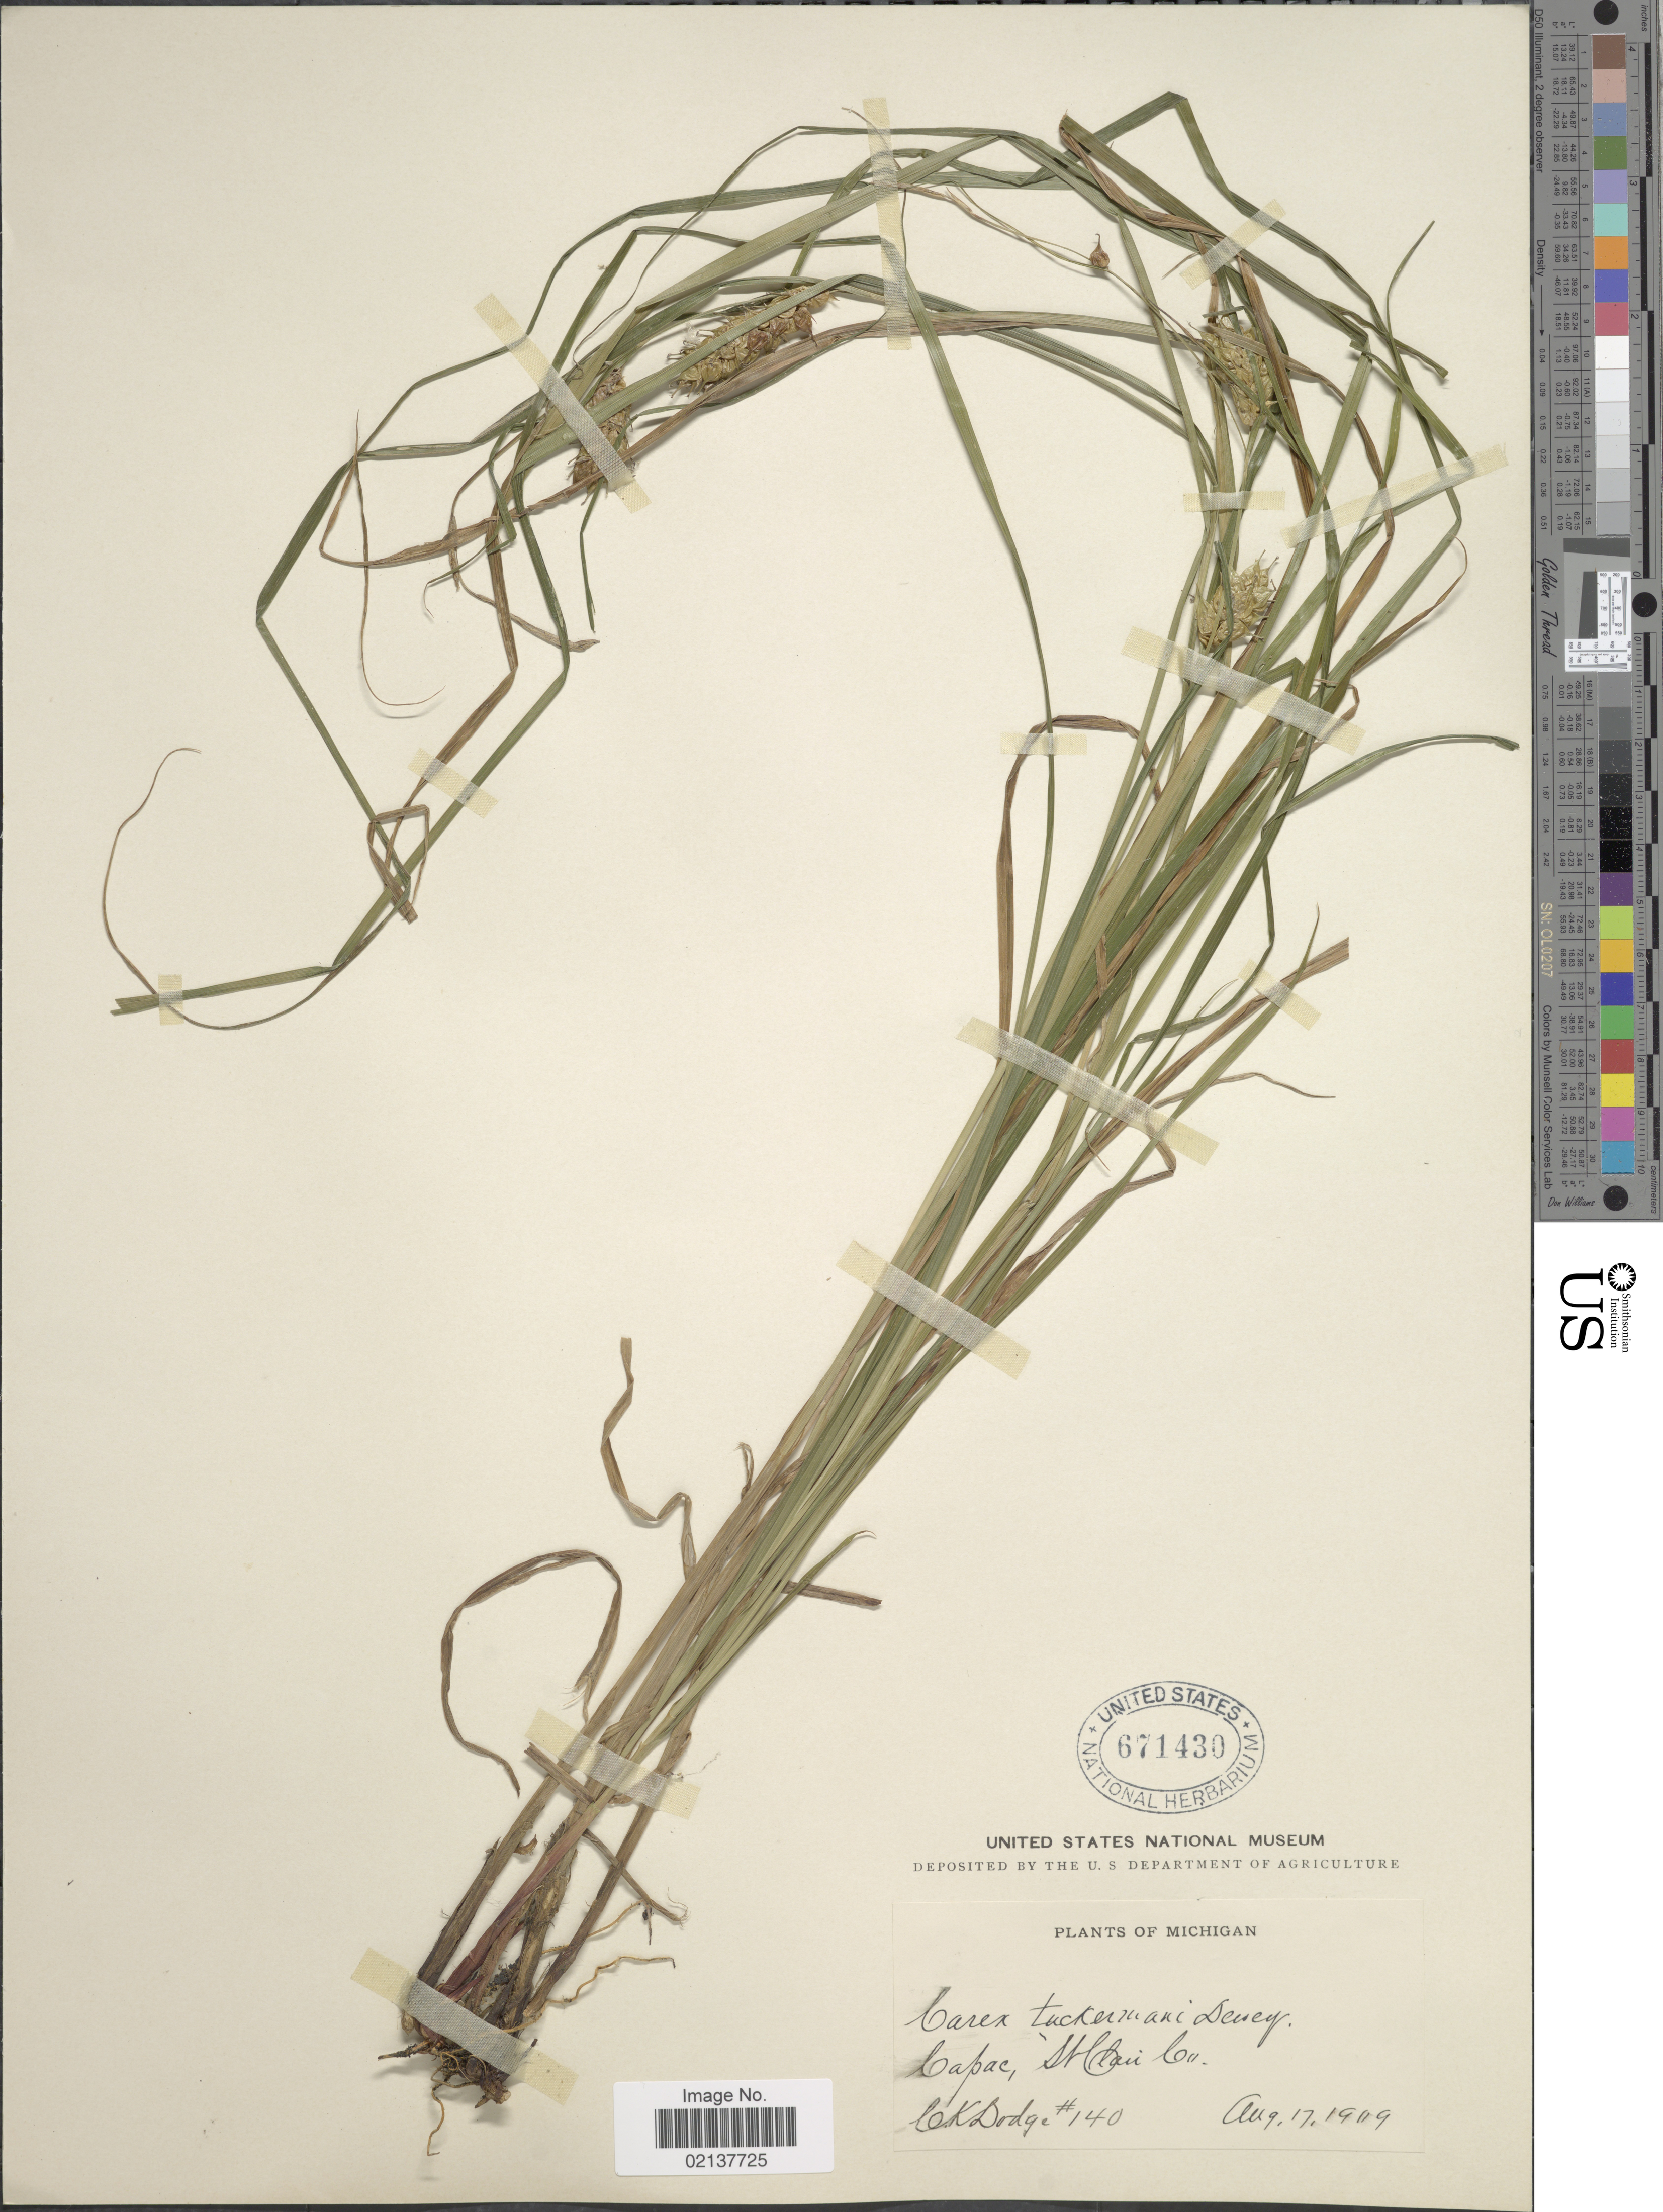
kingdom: Plantae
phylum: Tracheophyta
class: Liliopsida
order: Poales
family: Cyperaceae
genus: Carex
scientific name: Carex tuckermanii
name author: Boott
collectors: C. Dodge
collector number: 140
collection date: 1909-08-17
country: United States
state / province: Michigan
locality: Capac, St Clair Co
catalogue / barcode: US 671430